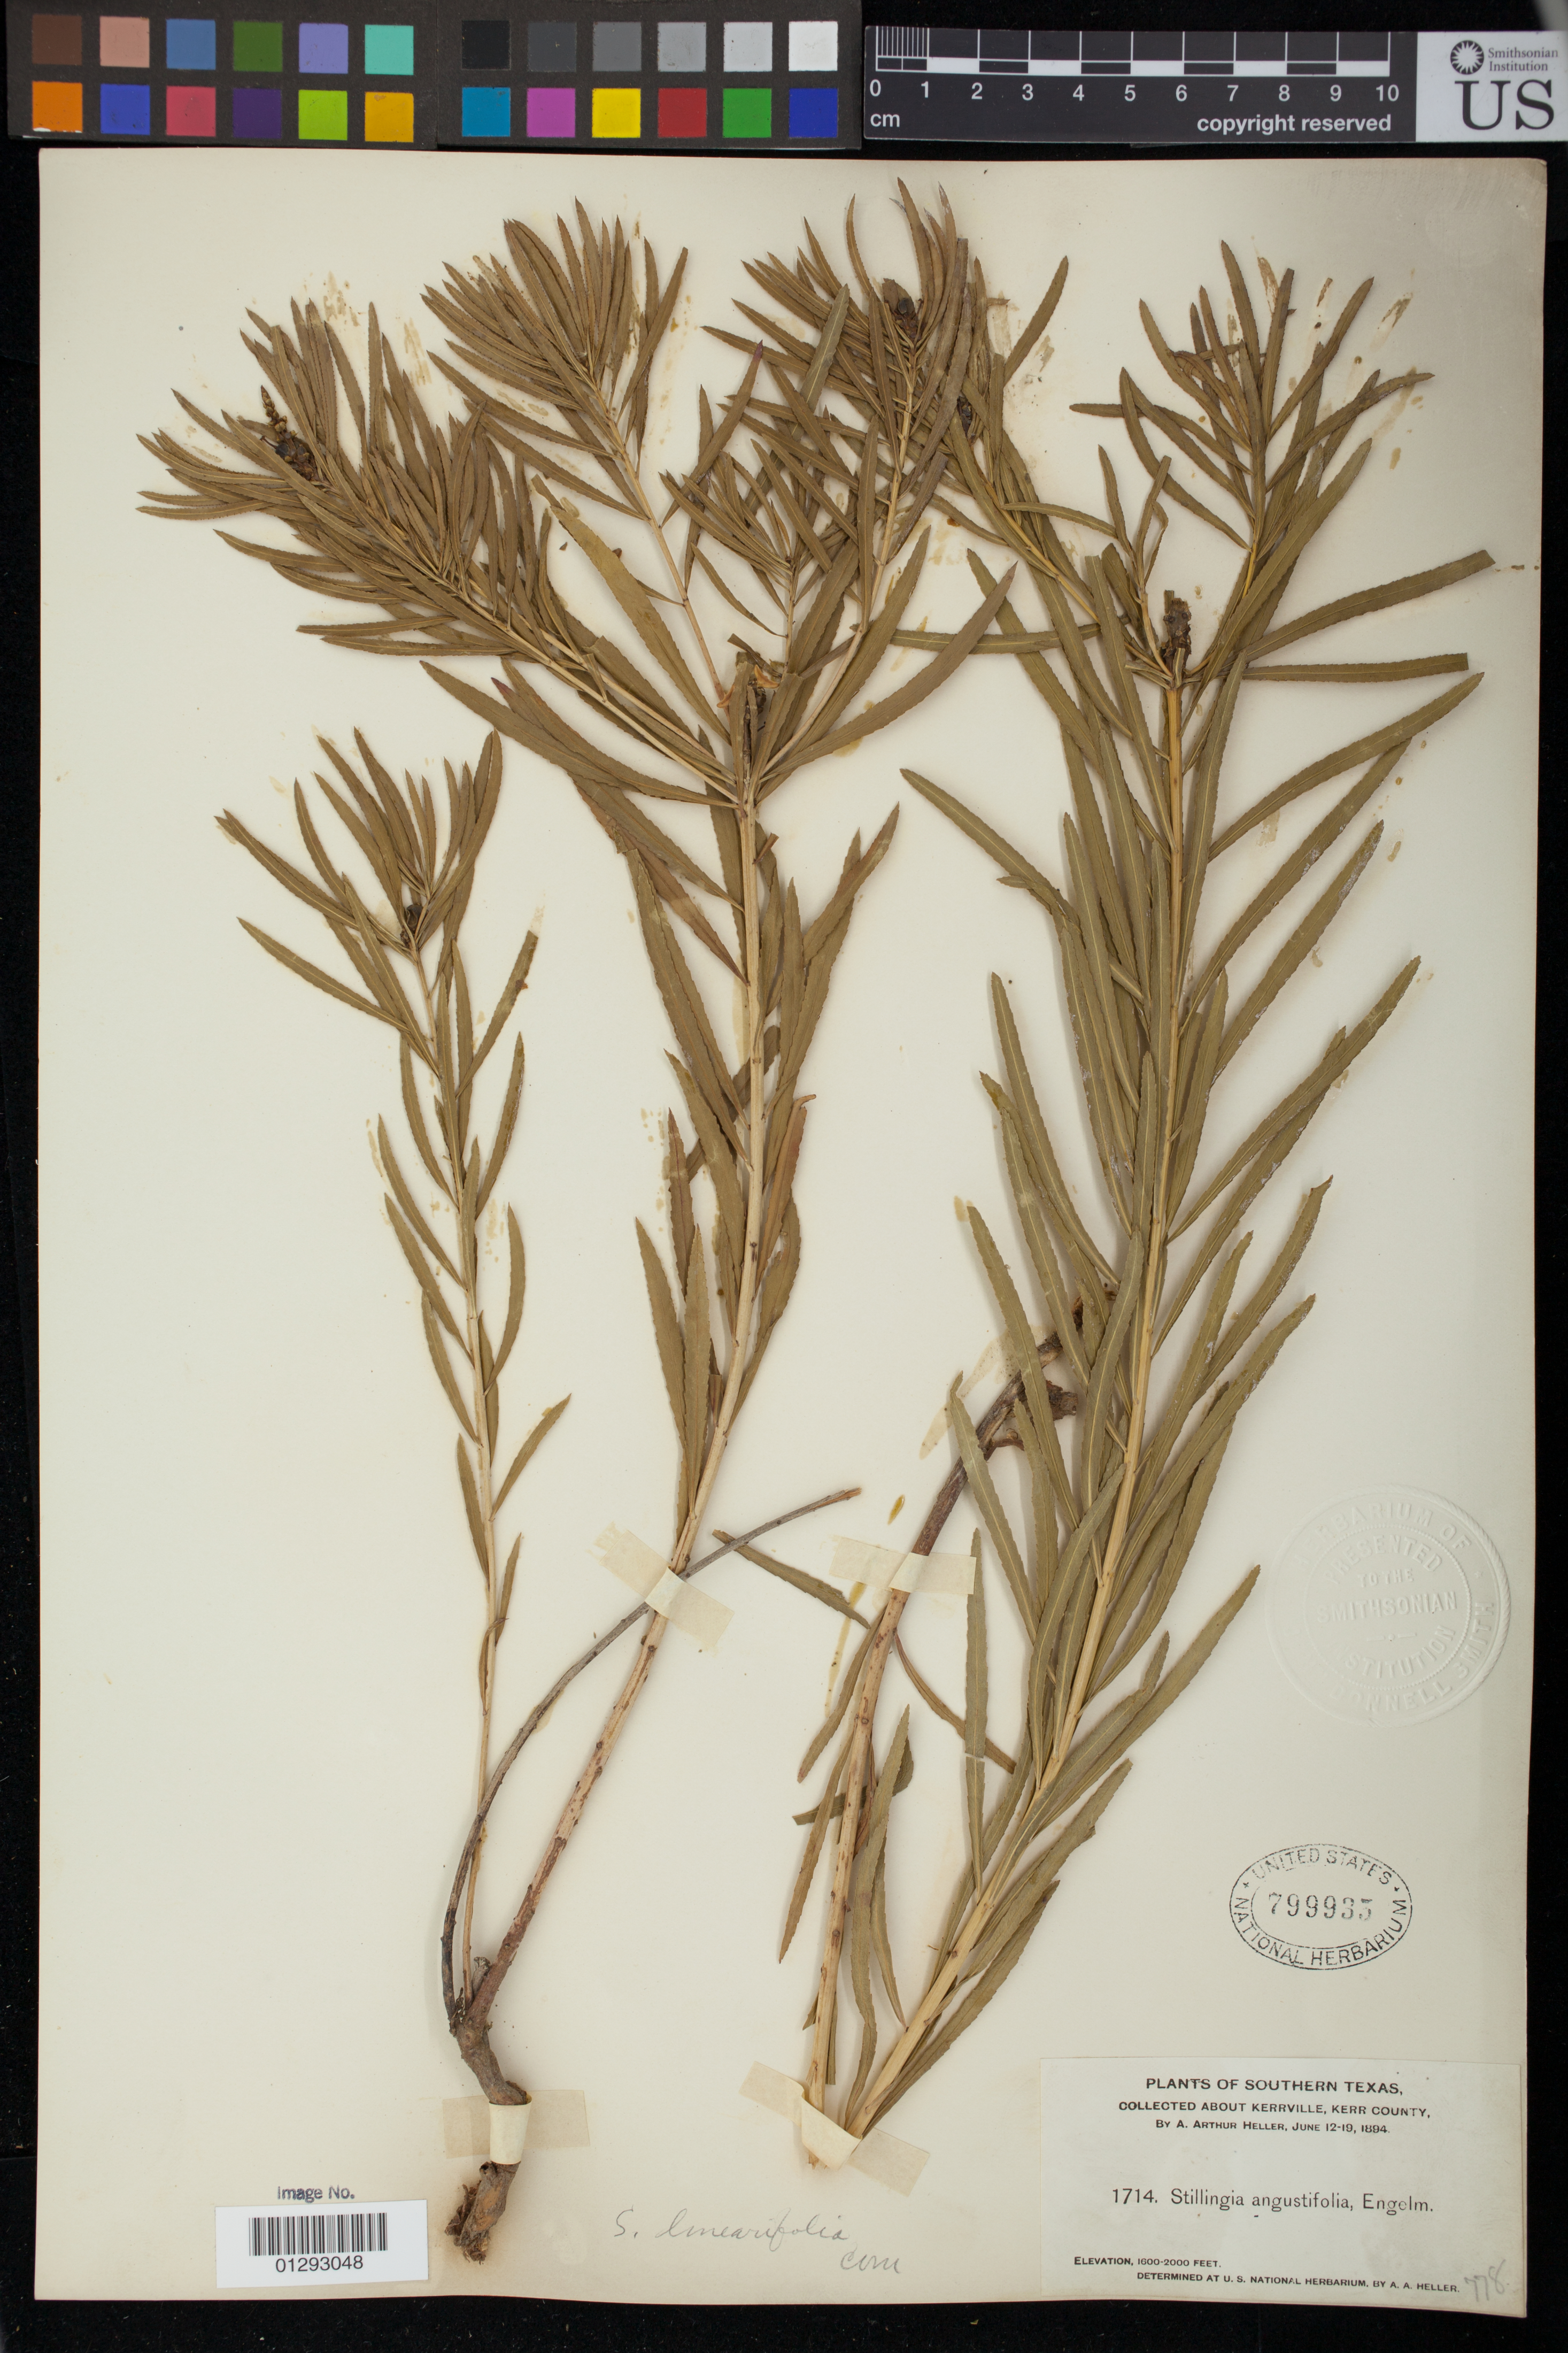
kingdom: Plantae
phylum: Tracheophyta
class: Magnoliopsida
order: Malpighiales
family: Euphorbiaceae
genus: Stillingia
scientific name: Stillingia texana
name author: I.M. Johnst.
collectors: A. A. Heller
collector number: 1714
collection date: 1894-06-12/1894-06-19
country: United States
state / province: Texas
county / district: Kerr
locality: About Kerrville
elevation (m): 488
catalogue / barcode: US 799935